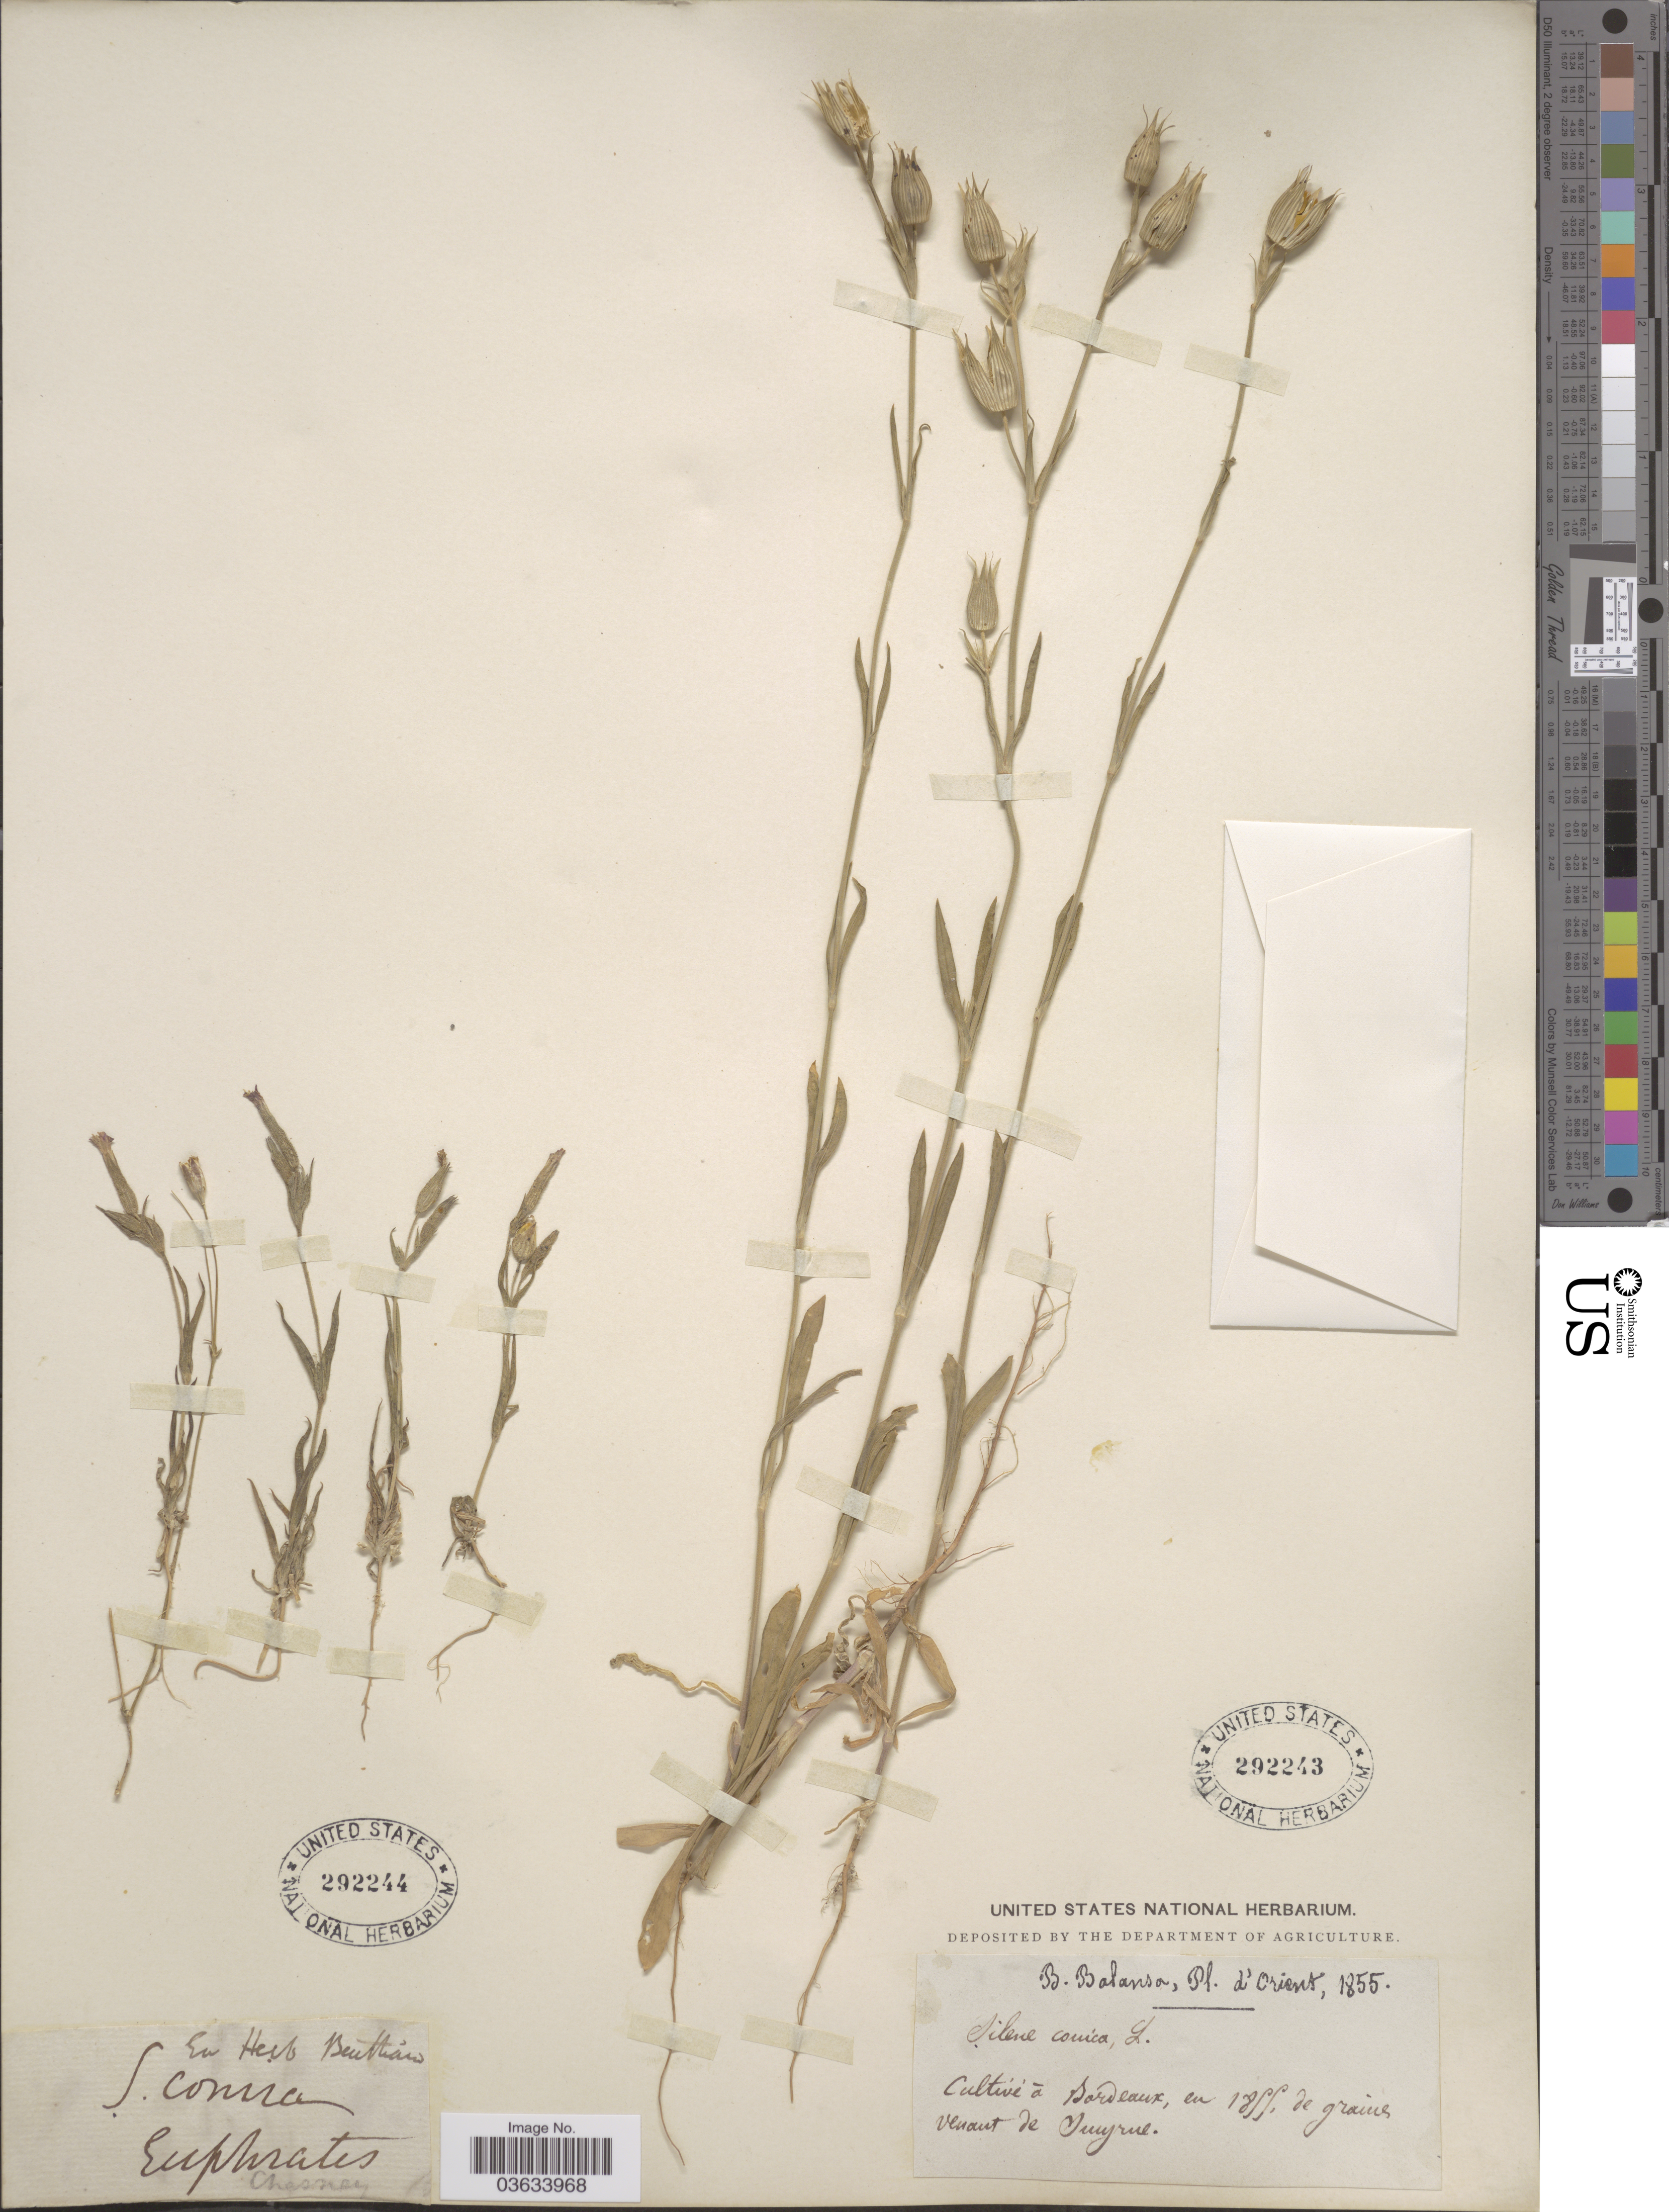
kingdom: Plantae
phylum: Tracheophyta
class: Magnoliopsida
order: Caryophyllales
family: Caryophyllaceae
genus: Silene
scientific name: Silene conica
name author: L.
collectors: Ex herb. Bentham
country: Syria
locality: Euphrates.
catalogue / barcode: US 292244